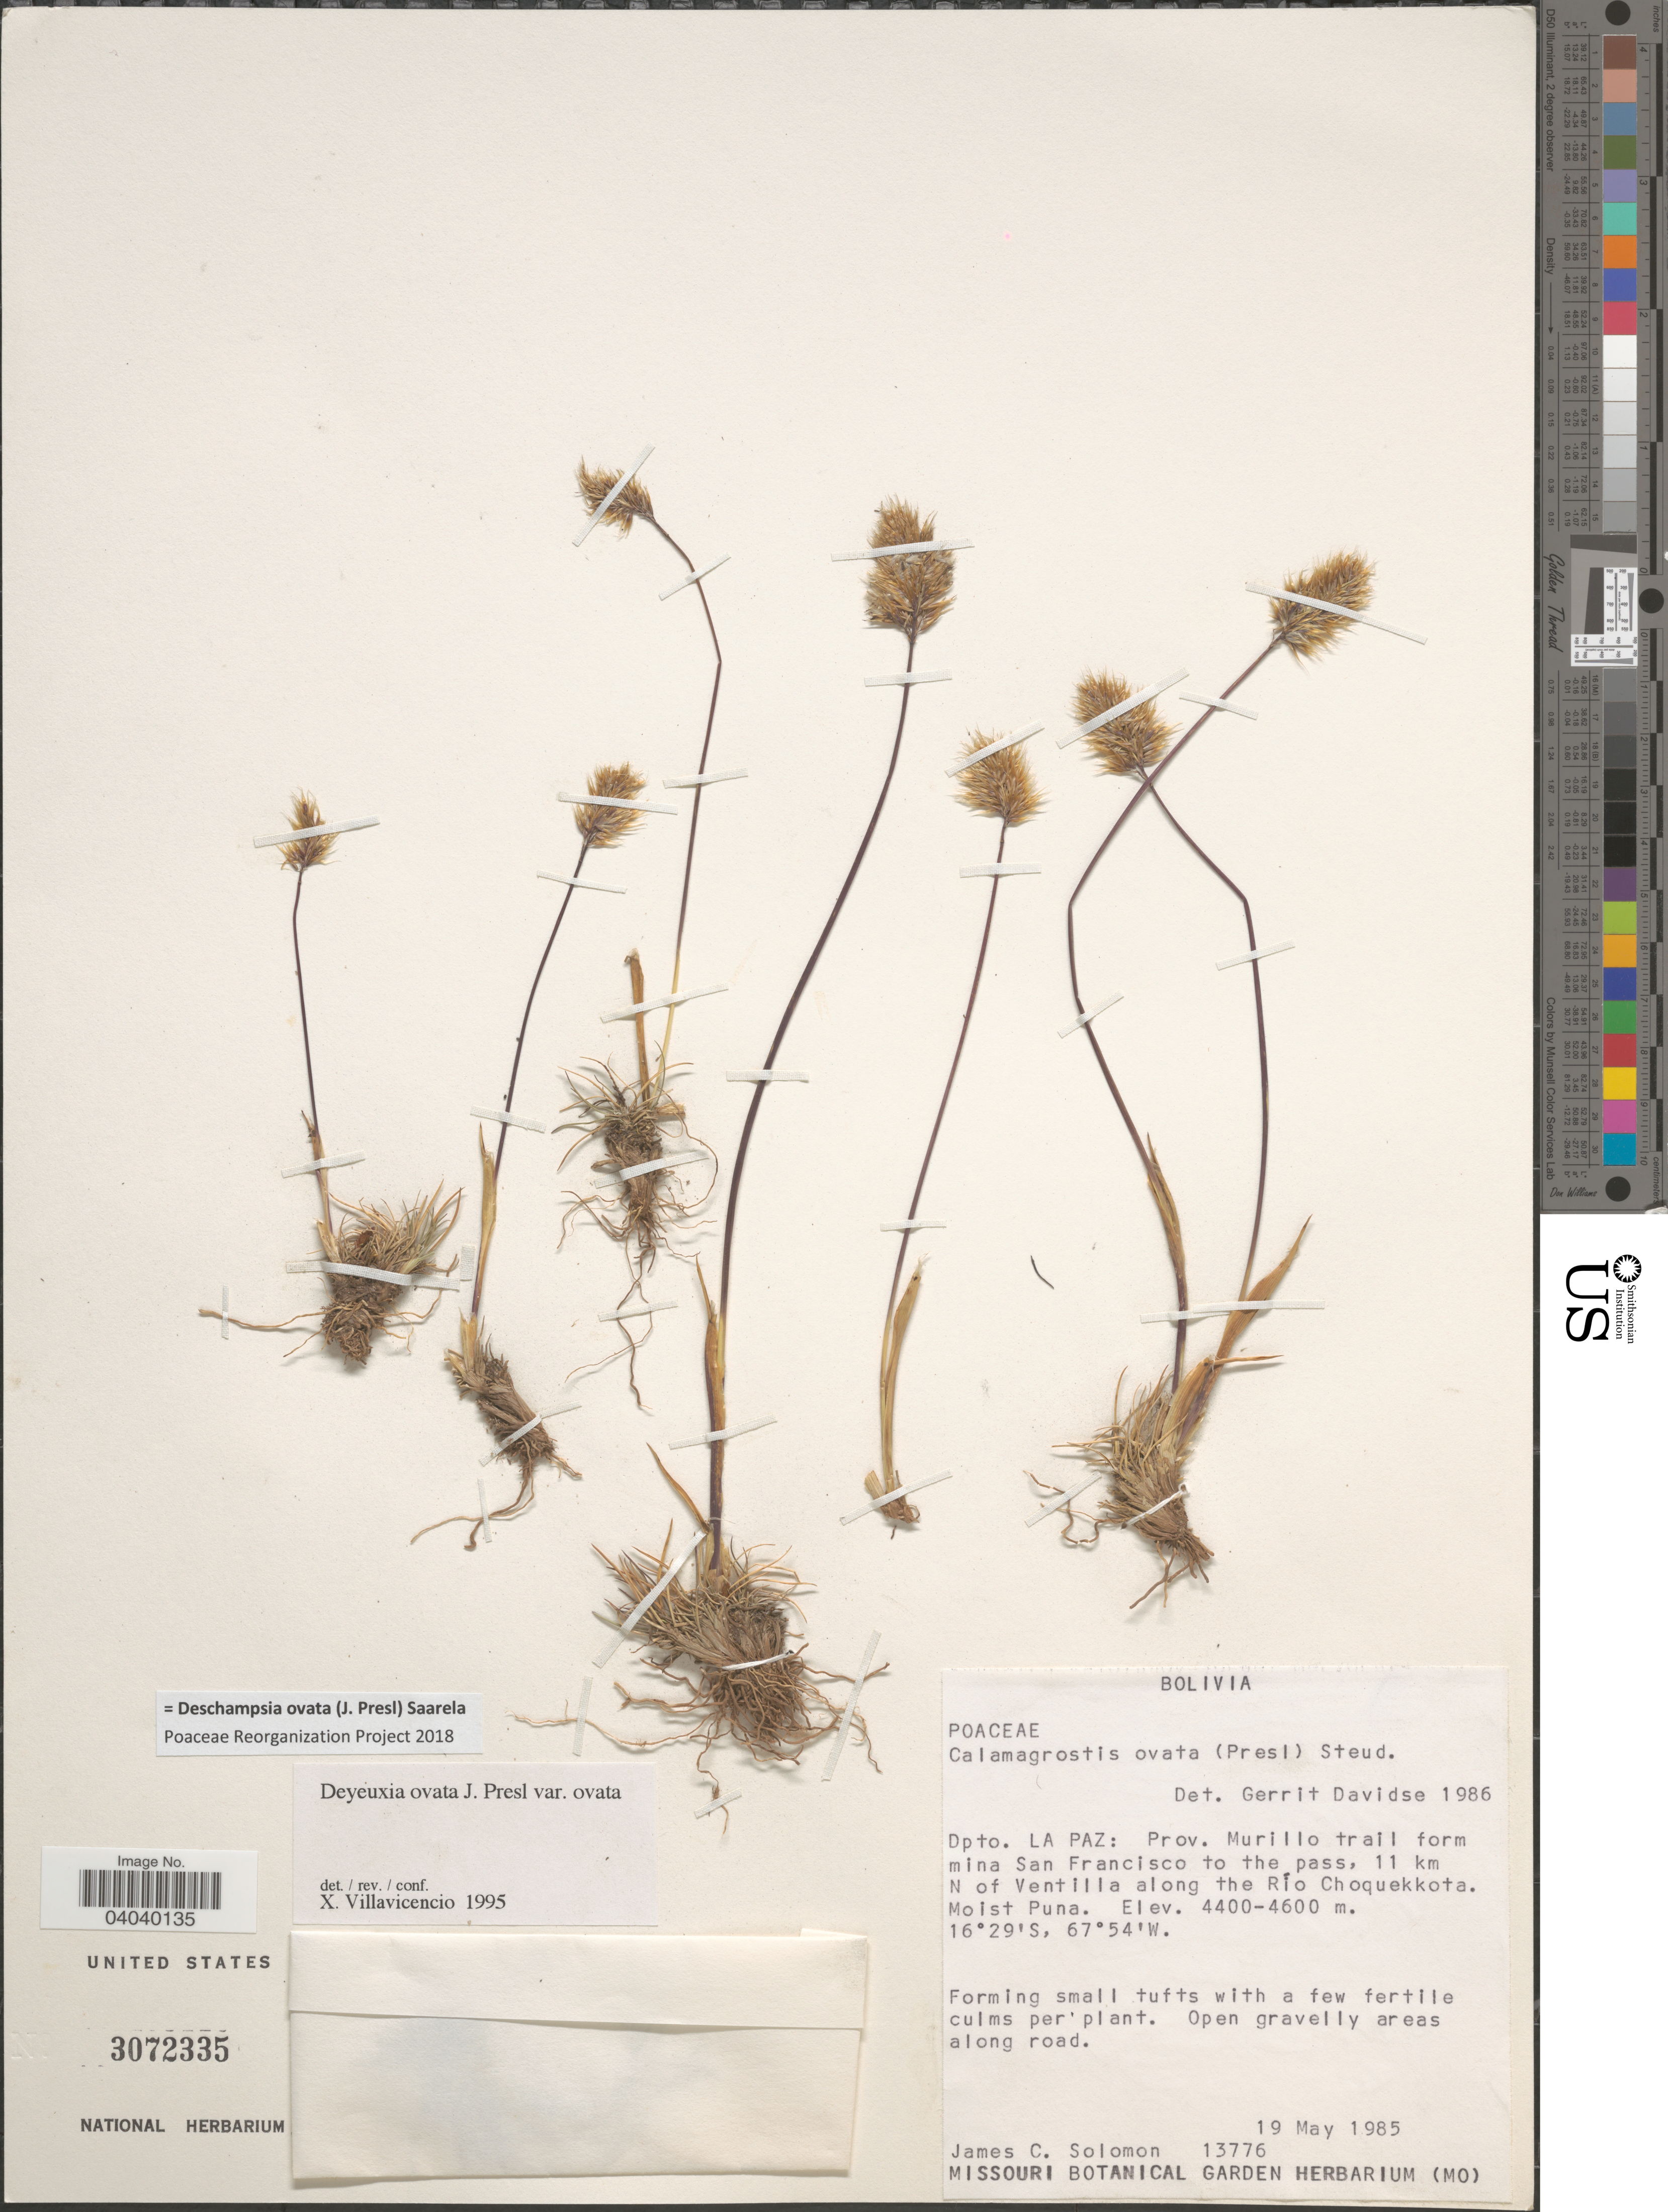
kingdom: Plantae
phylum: Tracheophyta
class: Liliopsida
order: Poales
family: Poaceae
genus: Deschampsia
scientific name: Deschampsia ovata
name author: (J. Presl) Saarela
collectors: J. C. Solomon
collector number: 13776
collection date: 1985-05-19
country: Bolivia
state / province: La Paz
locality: Dpto. La Paz: Prov. Murillo trail from mina San Francisco to the pass, 11 km N of Ventilla along the Río Choquekkota. Moist Puna.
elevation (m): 4400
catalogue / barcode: US 3072335